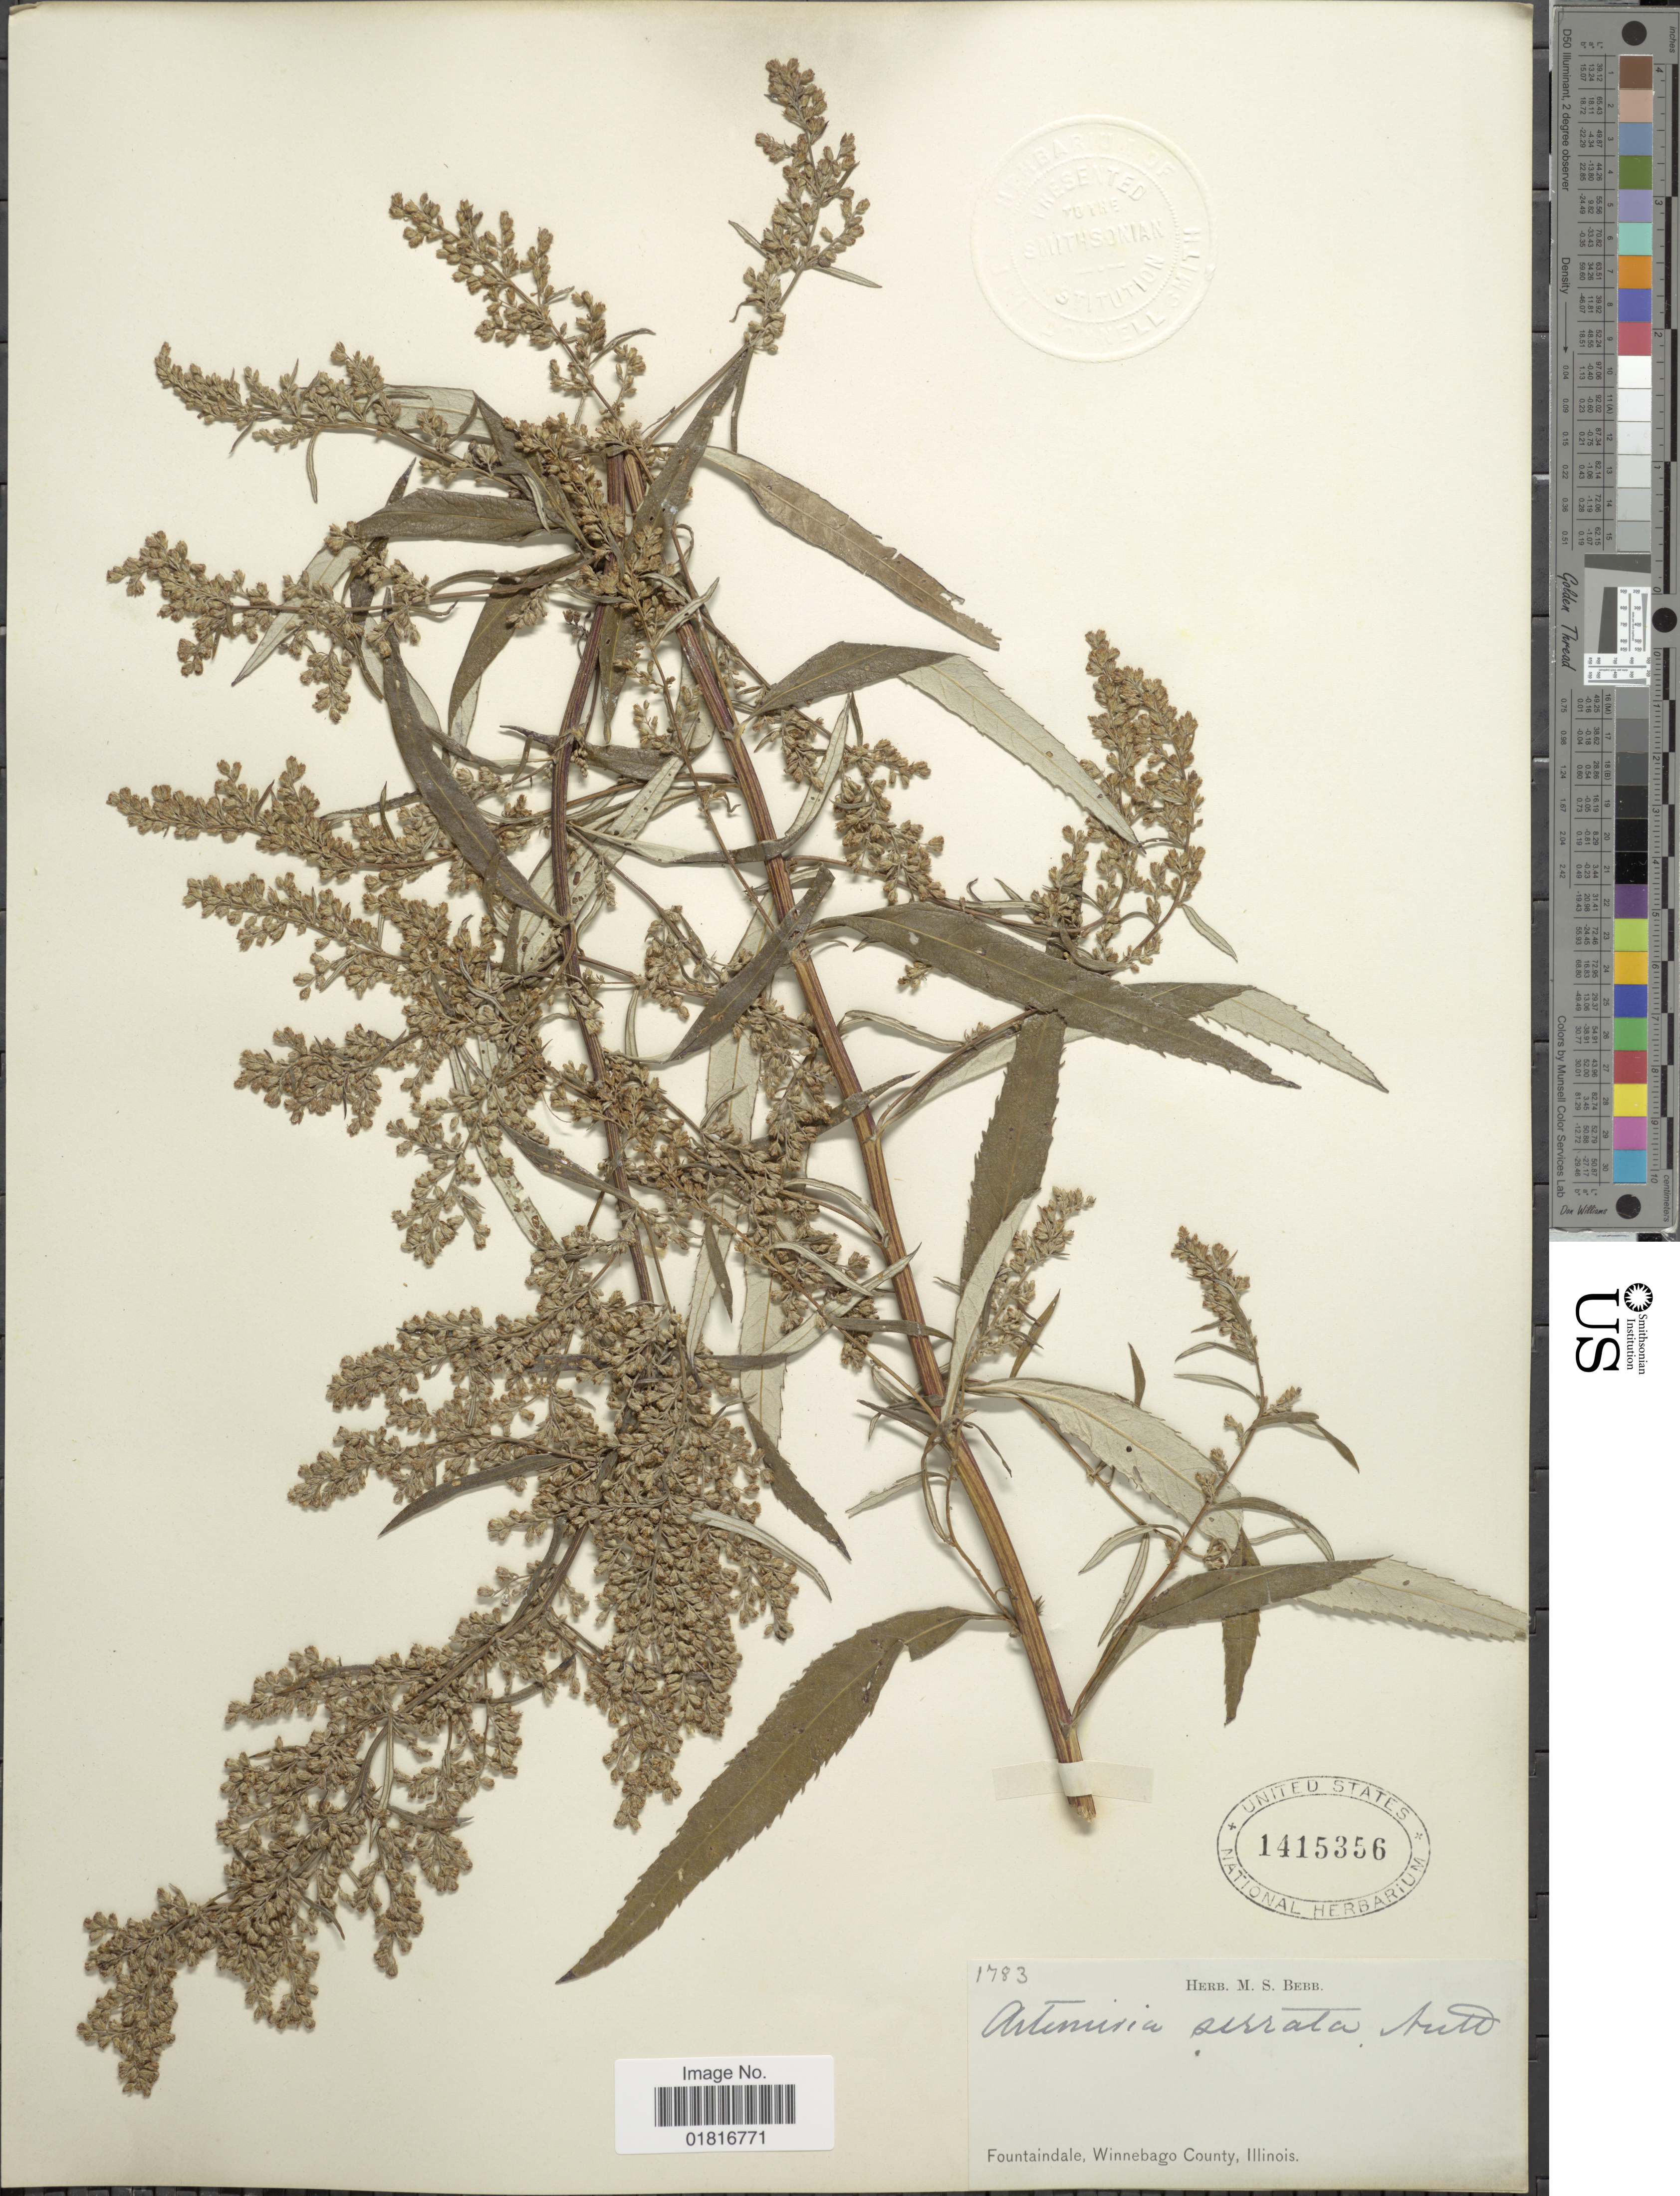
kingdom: Plantae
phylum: Tracheophyta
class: Magnoliopsida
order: Asterales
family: Asteraceae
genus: Artemisia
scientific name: Artemisia serrata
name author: Nutt.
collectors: ex Herb. M. S. Bebb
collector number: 1783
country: United States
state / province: Illinois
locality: Fountaindale, Winnebago County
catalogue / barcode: US 1415356